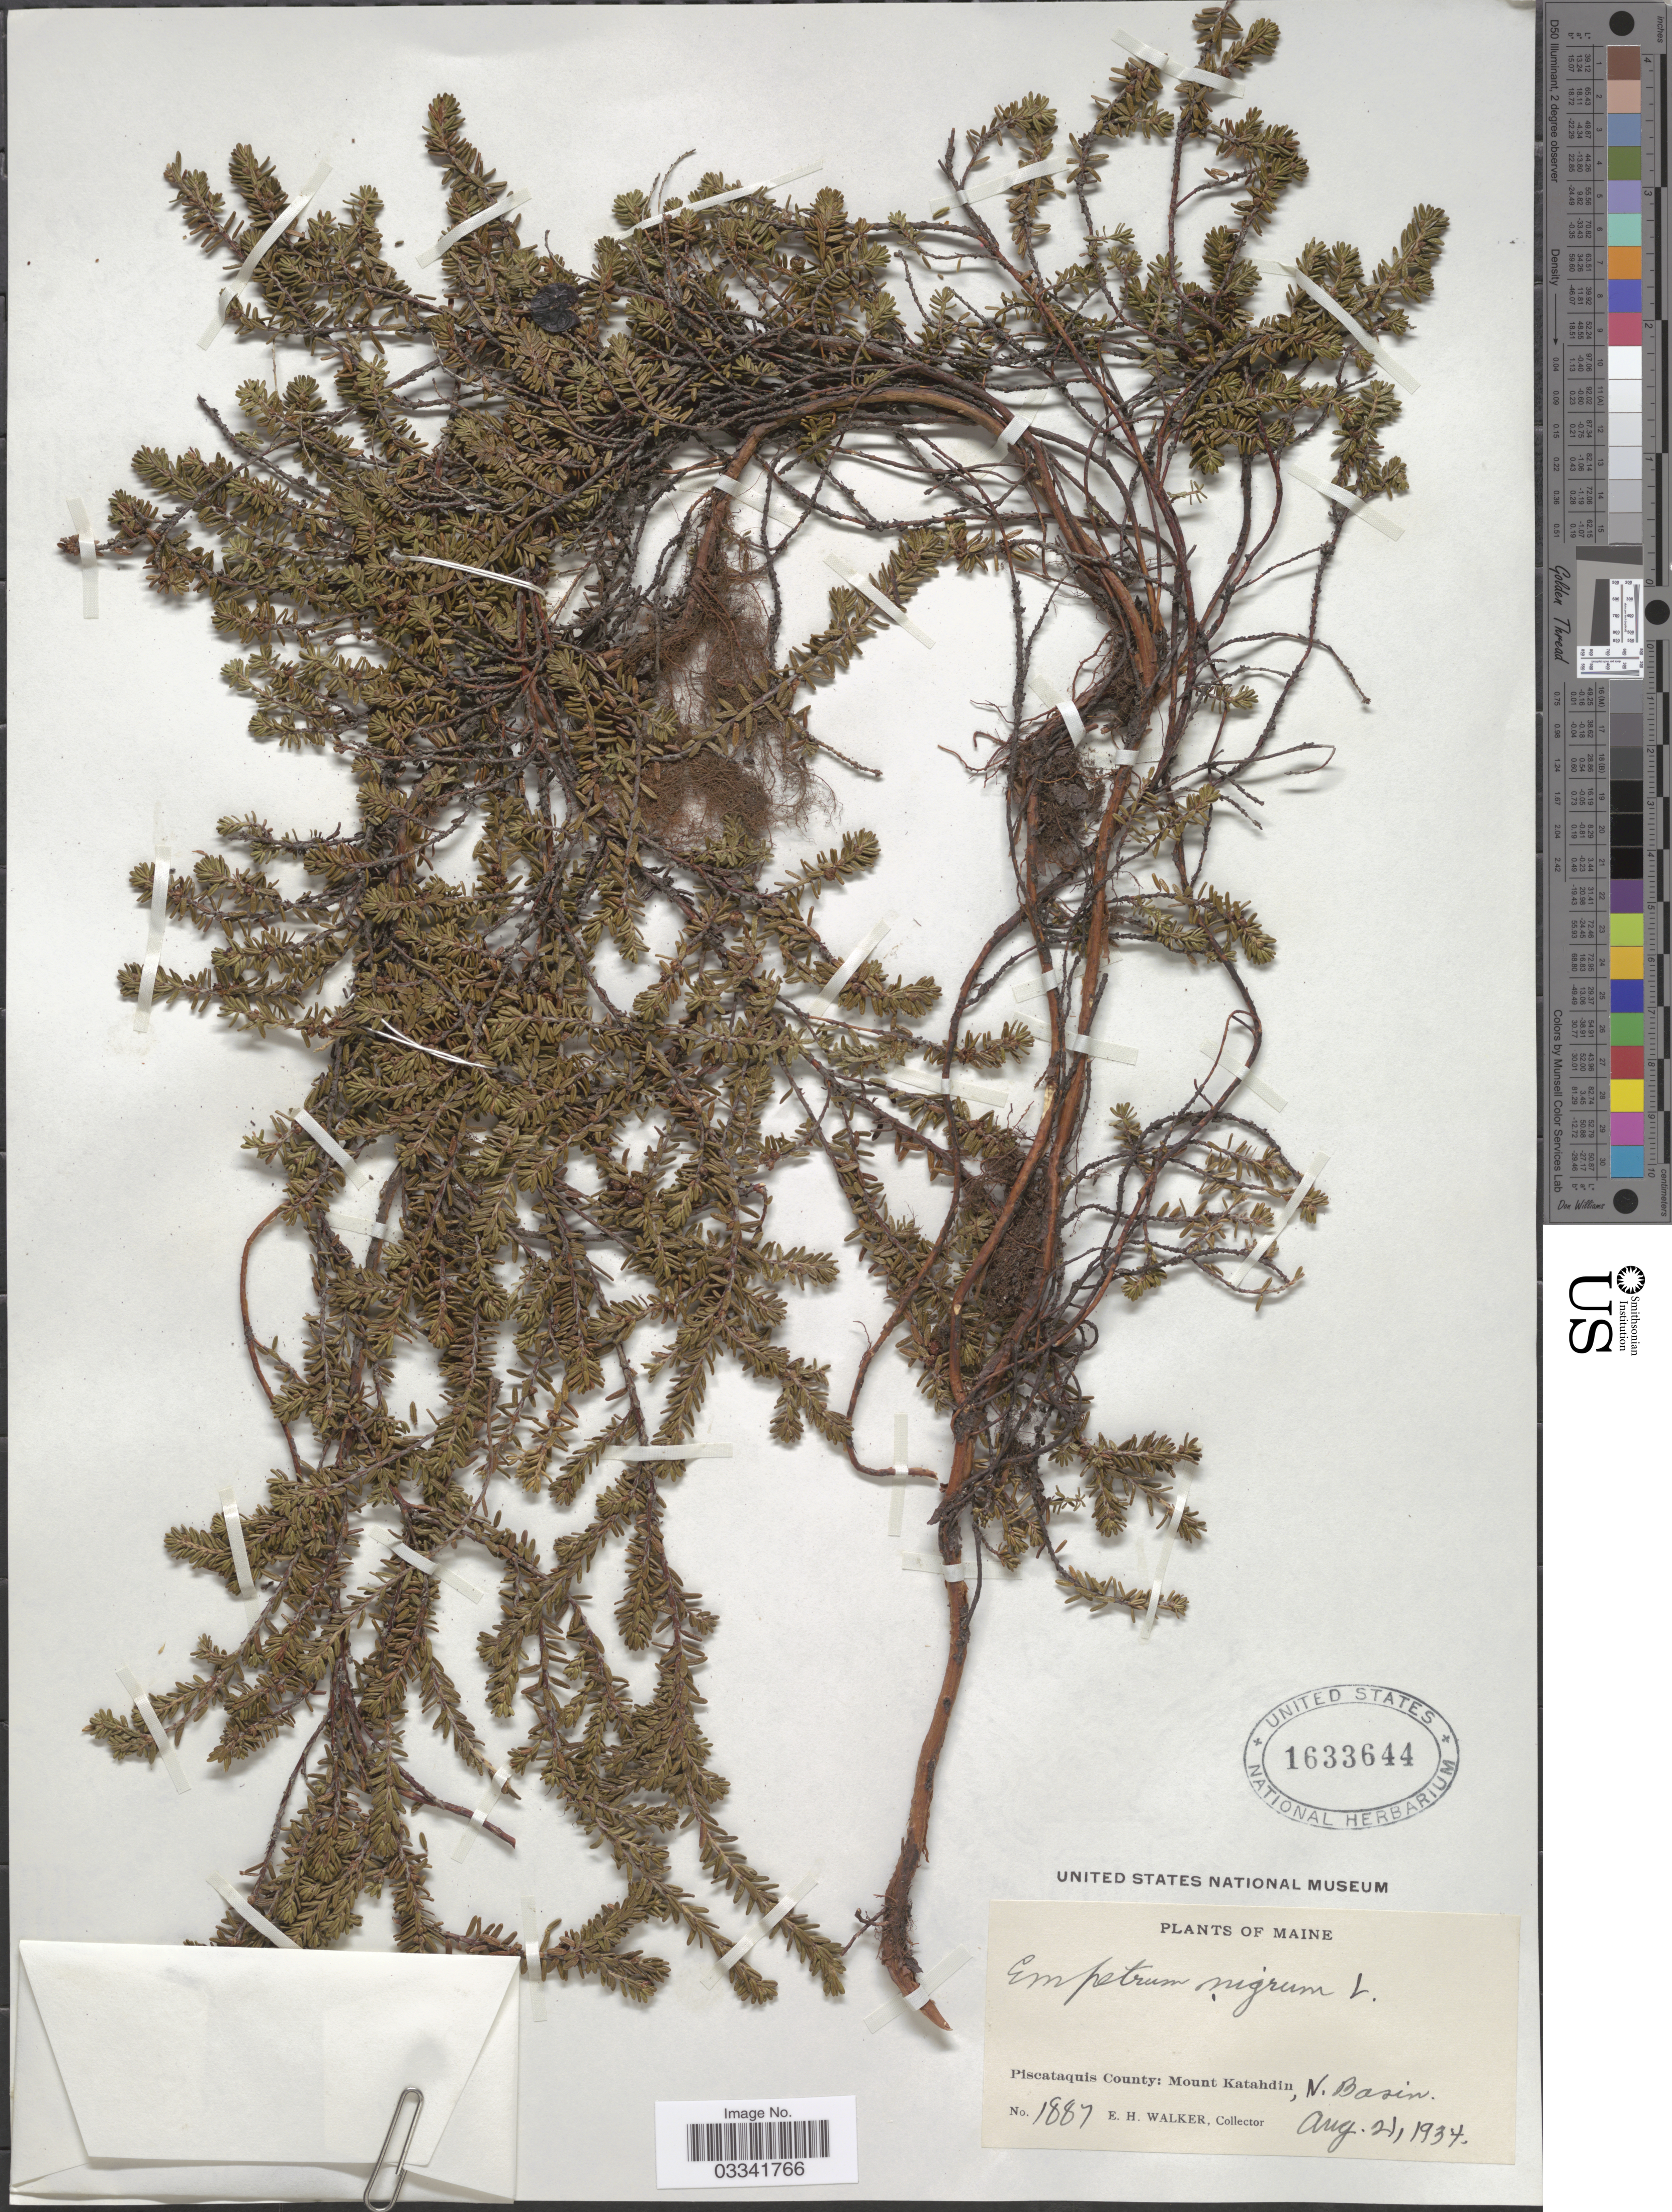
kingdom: Plantae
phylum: Tracheophyta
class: Magnoliopsida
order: Ericales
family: Ericaceae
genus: Empetrum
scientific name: Empetrum nigrum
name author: L.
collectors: E. H. Walker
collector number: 1887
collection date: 1934-08-21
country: United States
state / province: Maine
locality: Piscataquis County: Mount Katahdin, N. Basin.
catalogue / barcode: US 1633644